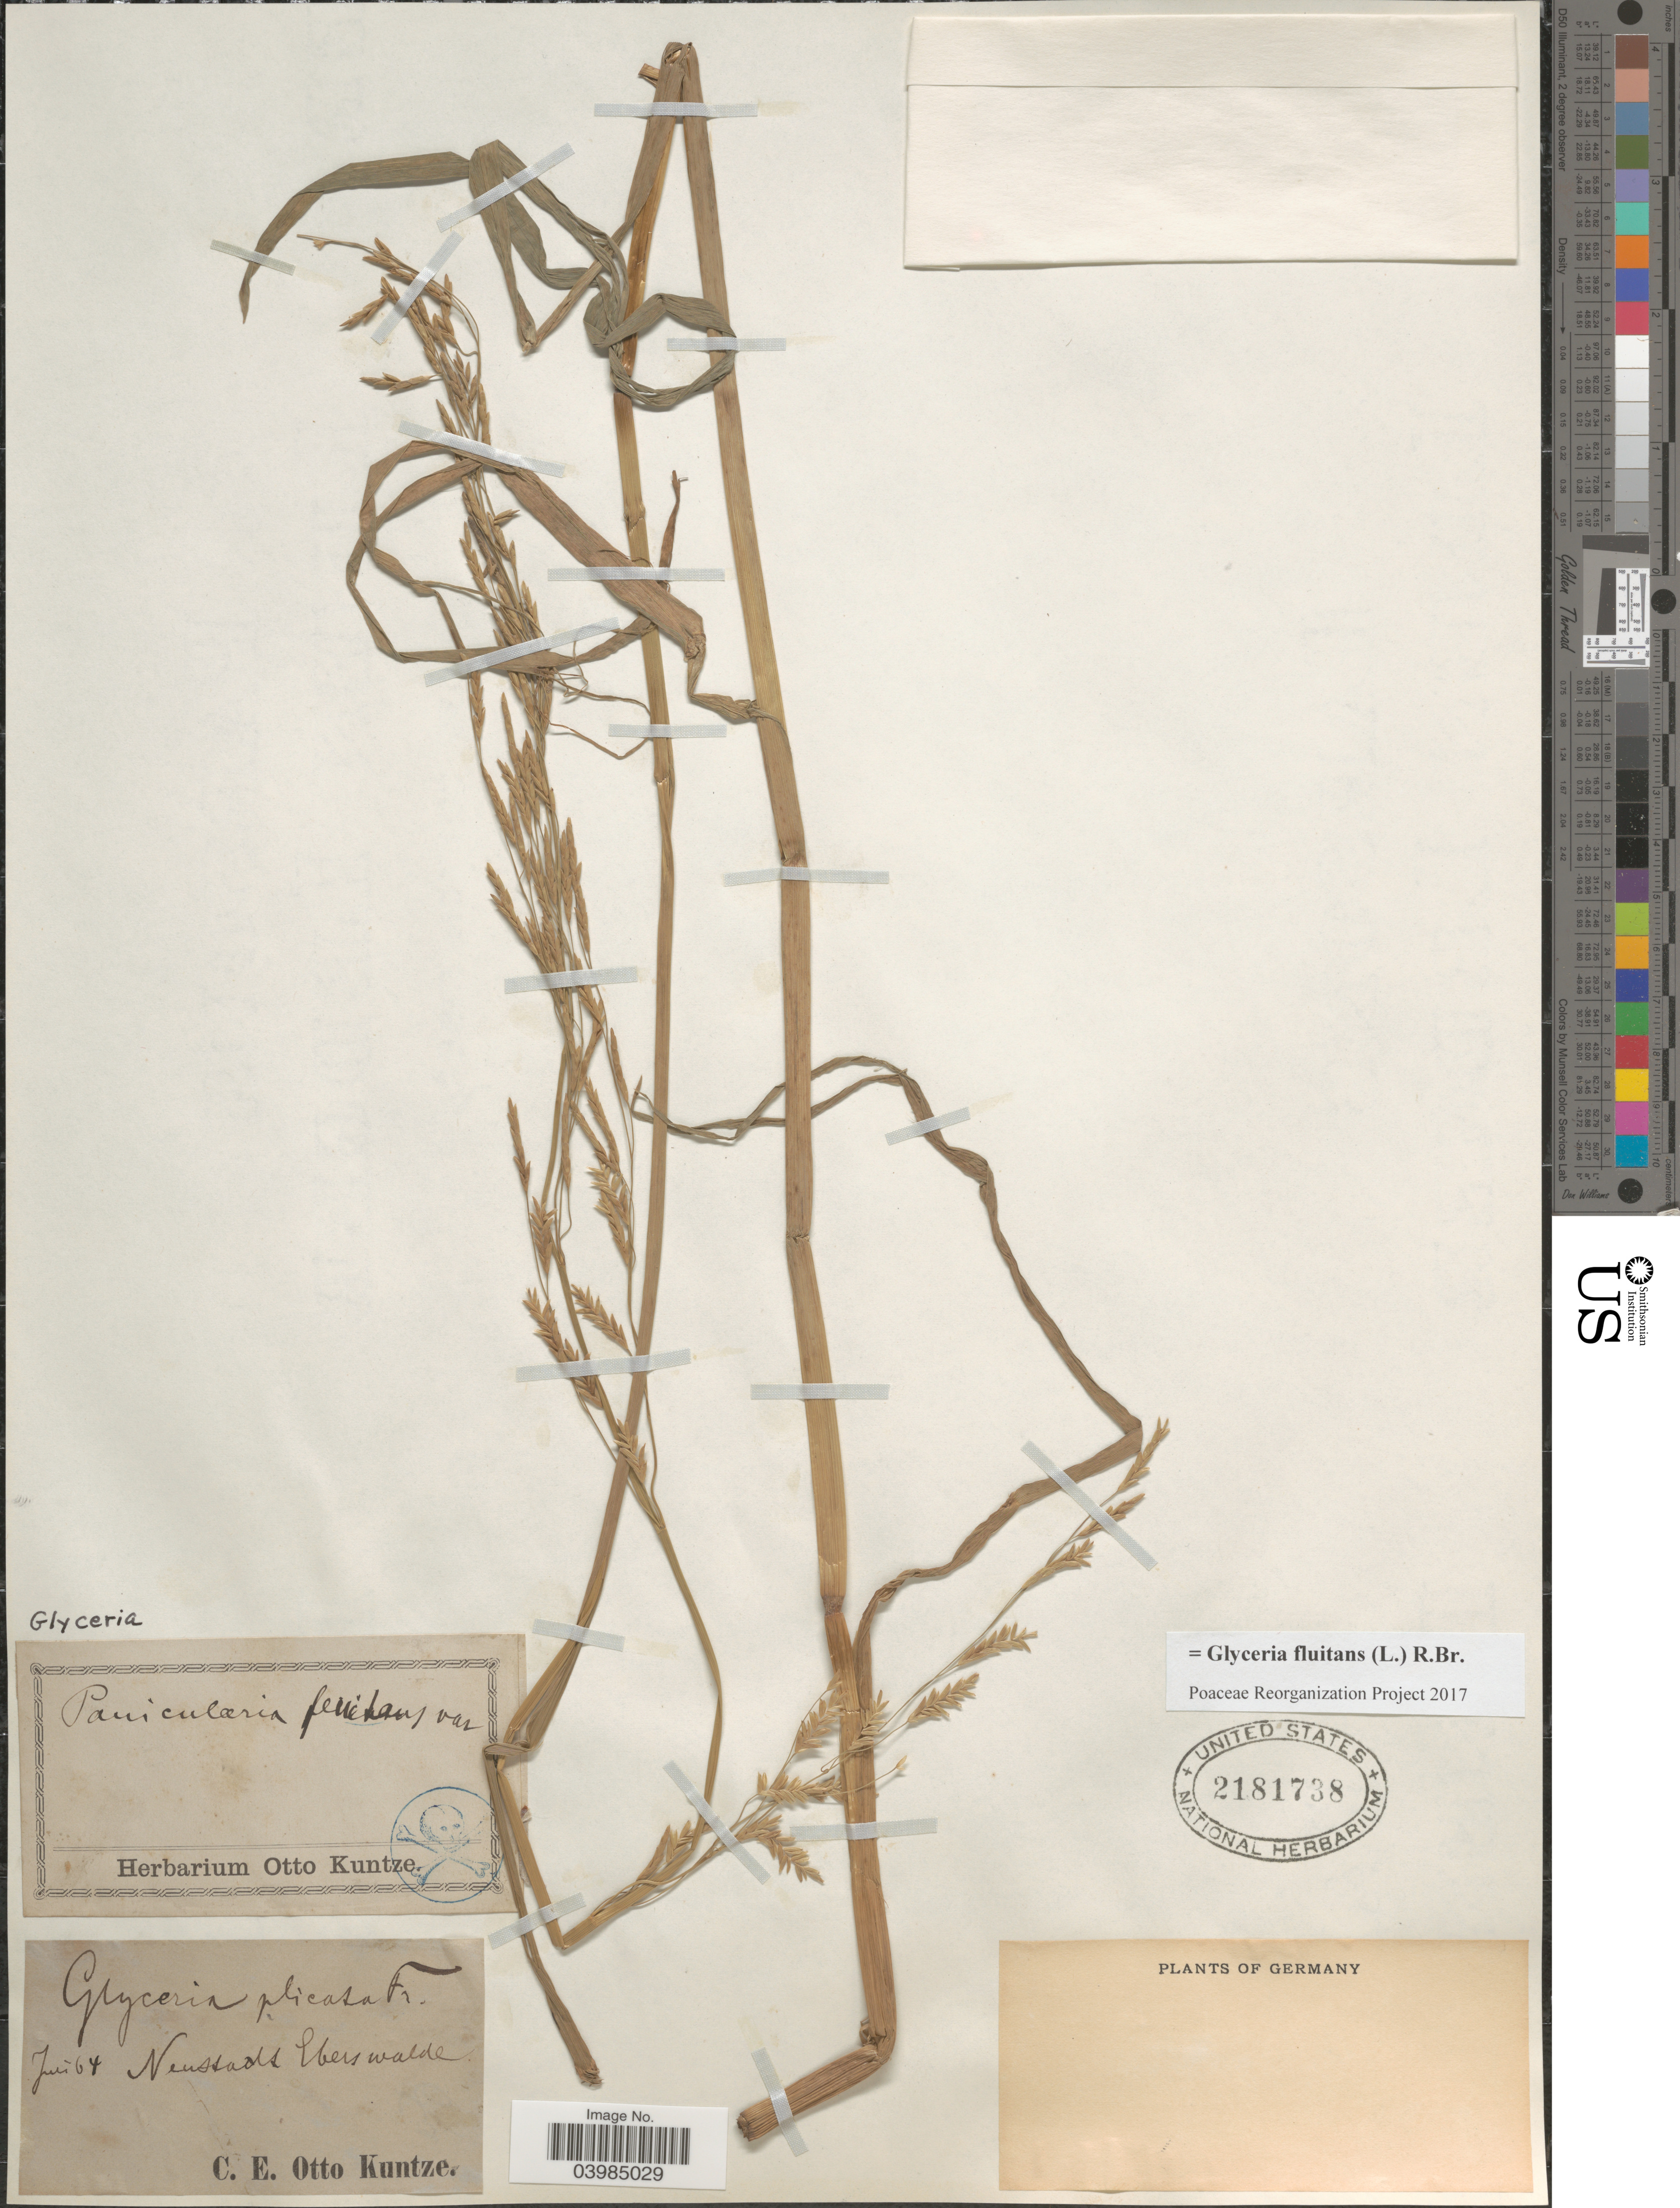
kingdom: Plantae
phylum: Tracheophyta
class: Liliopsida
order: Poales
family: Poaceae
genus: Glyceria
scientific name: Glyceria fluitans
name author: (L.) R. Br.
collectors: C.E.O. Kuntze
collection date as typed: Transcribed d/m/y: /6/64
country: Germany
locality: Neustadt Eberswalde.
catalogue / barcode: US 2181738